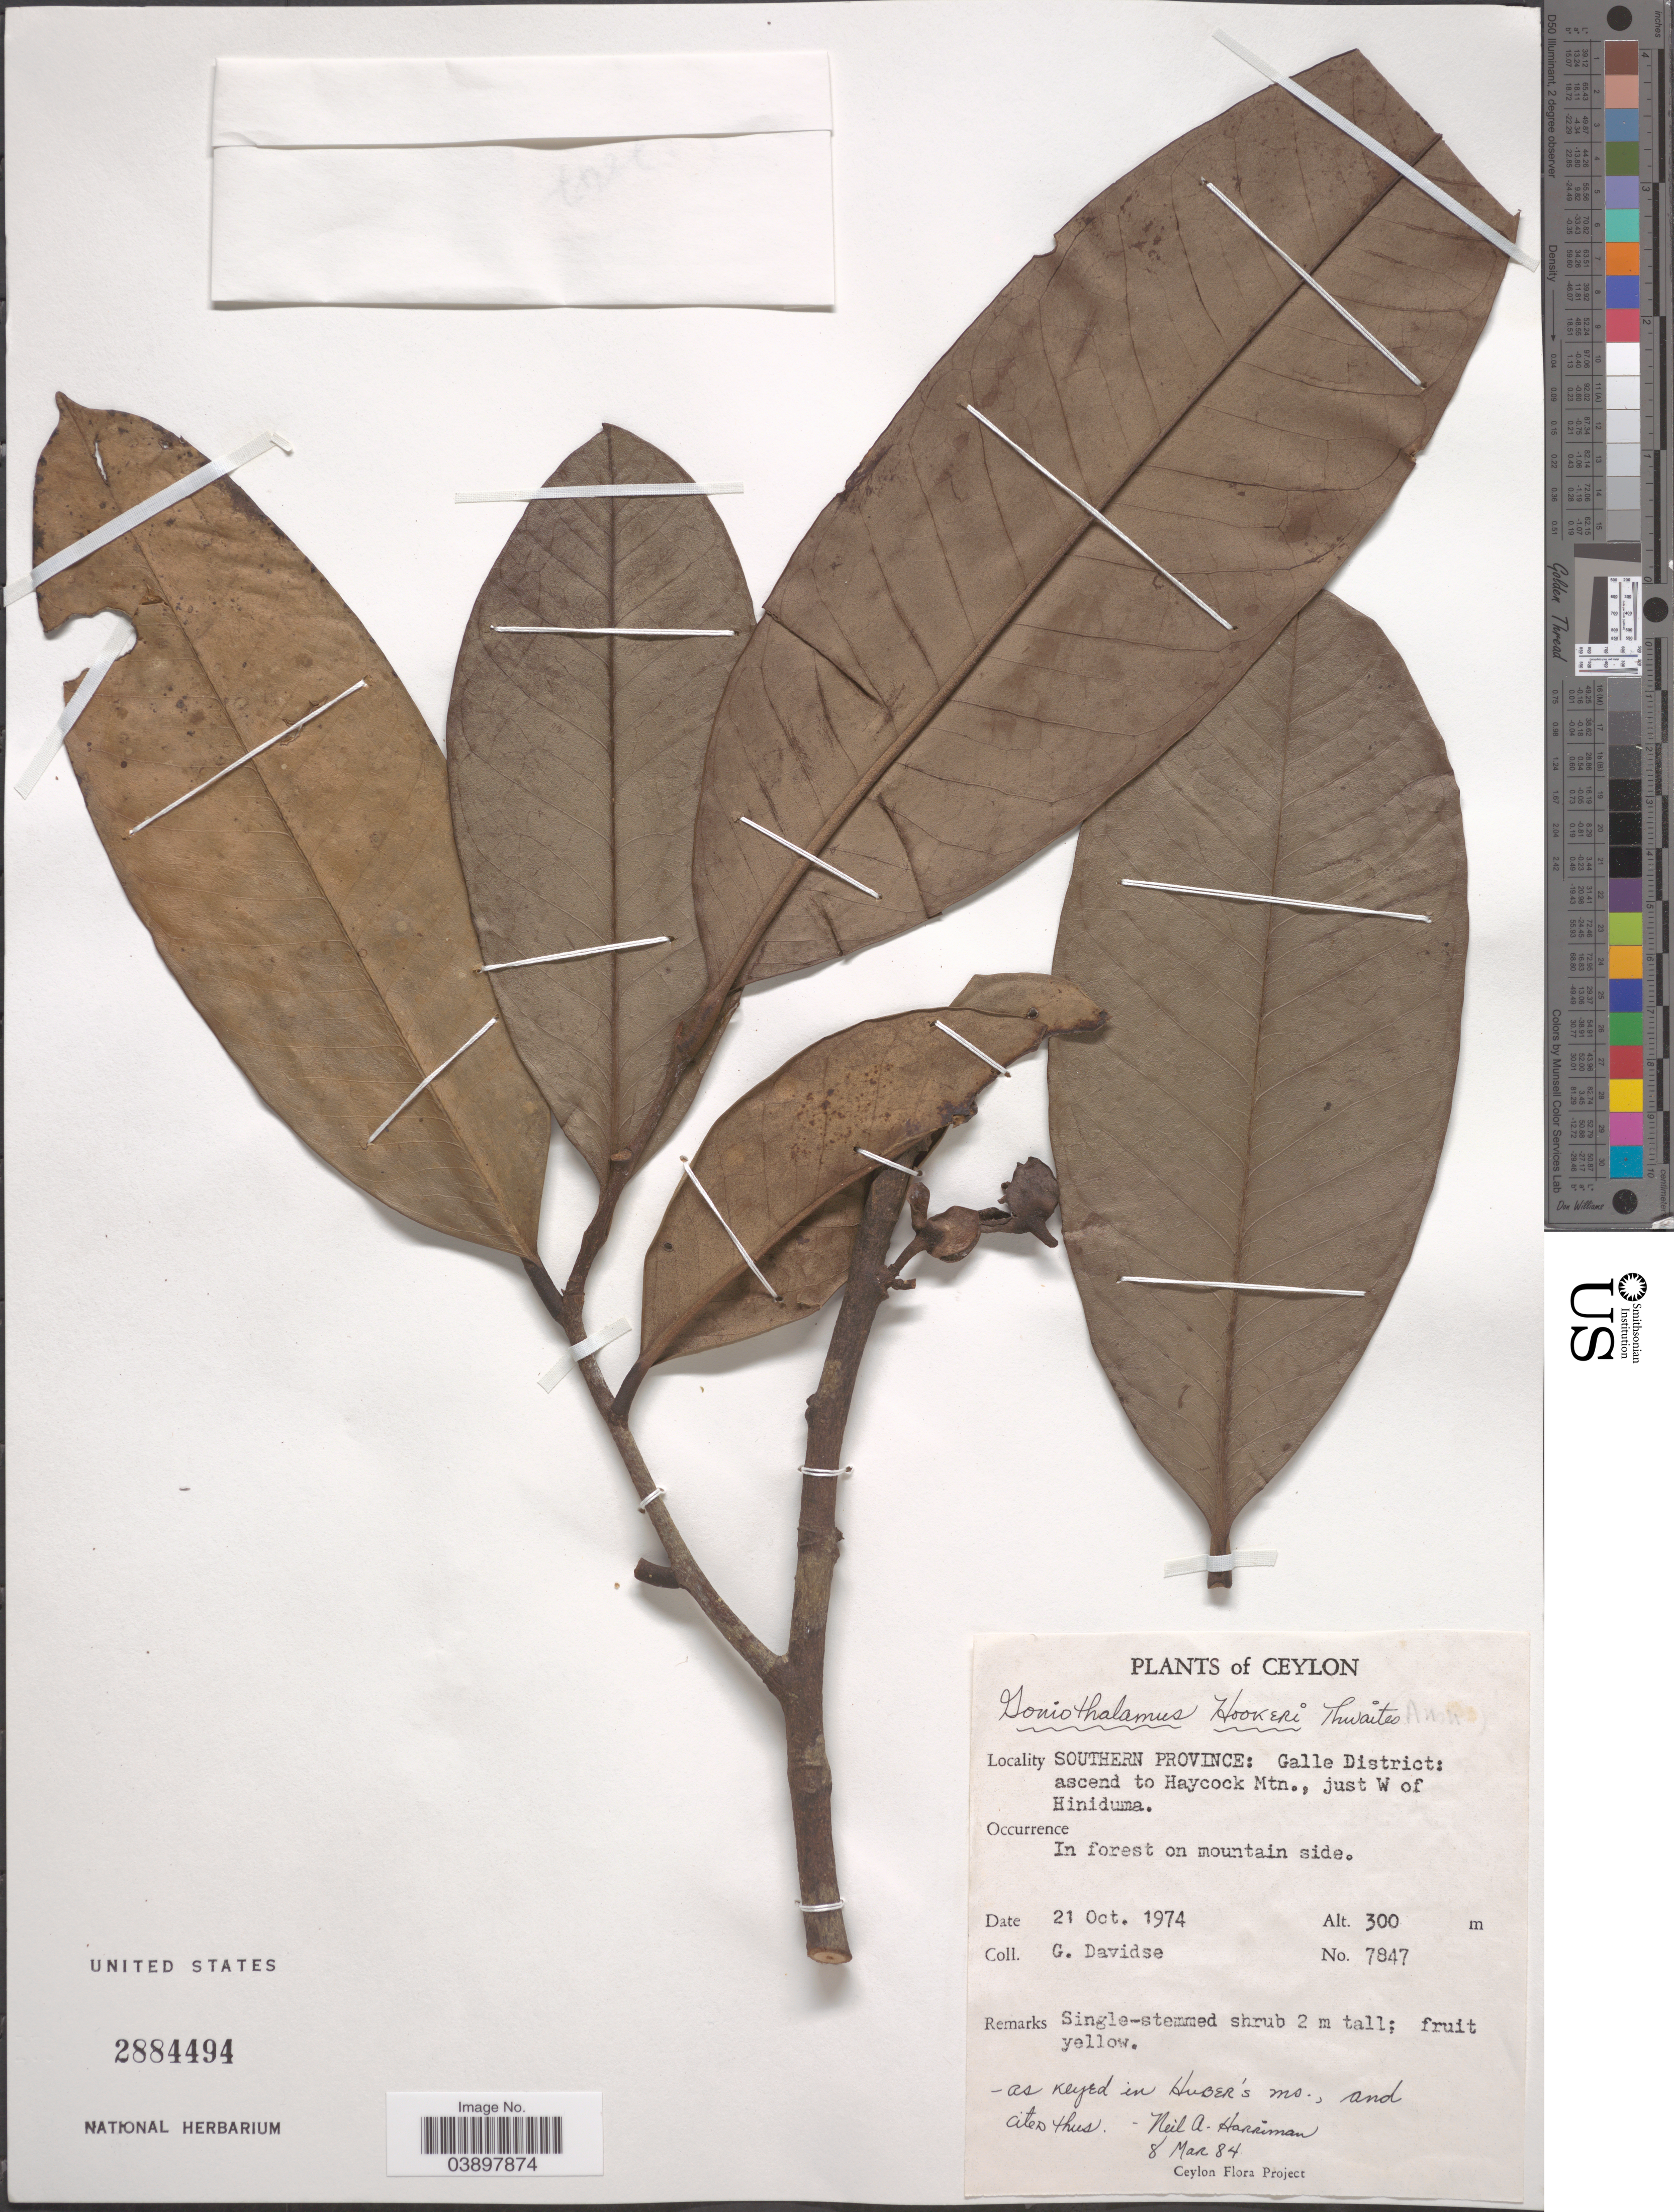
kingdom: Plantae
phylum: Tracheophyta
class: Magnoliopsida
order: Magnoliales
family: Annonaceae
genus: Goniothalamus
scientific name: Goniothalamus hookeri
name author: Thwaites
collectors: G. Davidse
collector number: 7847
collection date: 1974-10-21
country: Sri Lanka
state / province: Southern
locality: Ceylon. Galle District: ascend to Haycock Mtn., just W of Hiniduma. On mountain side.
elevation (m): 300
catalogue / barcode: US 2884494